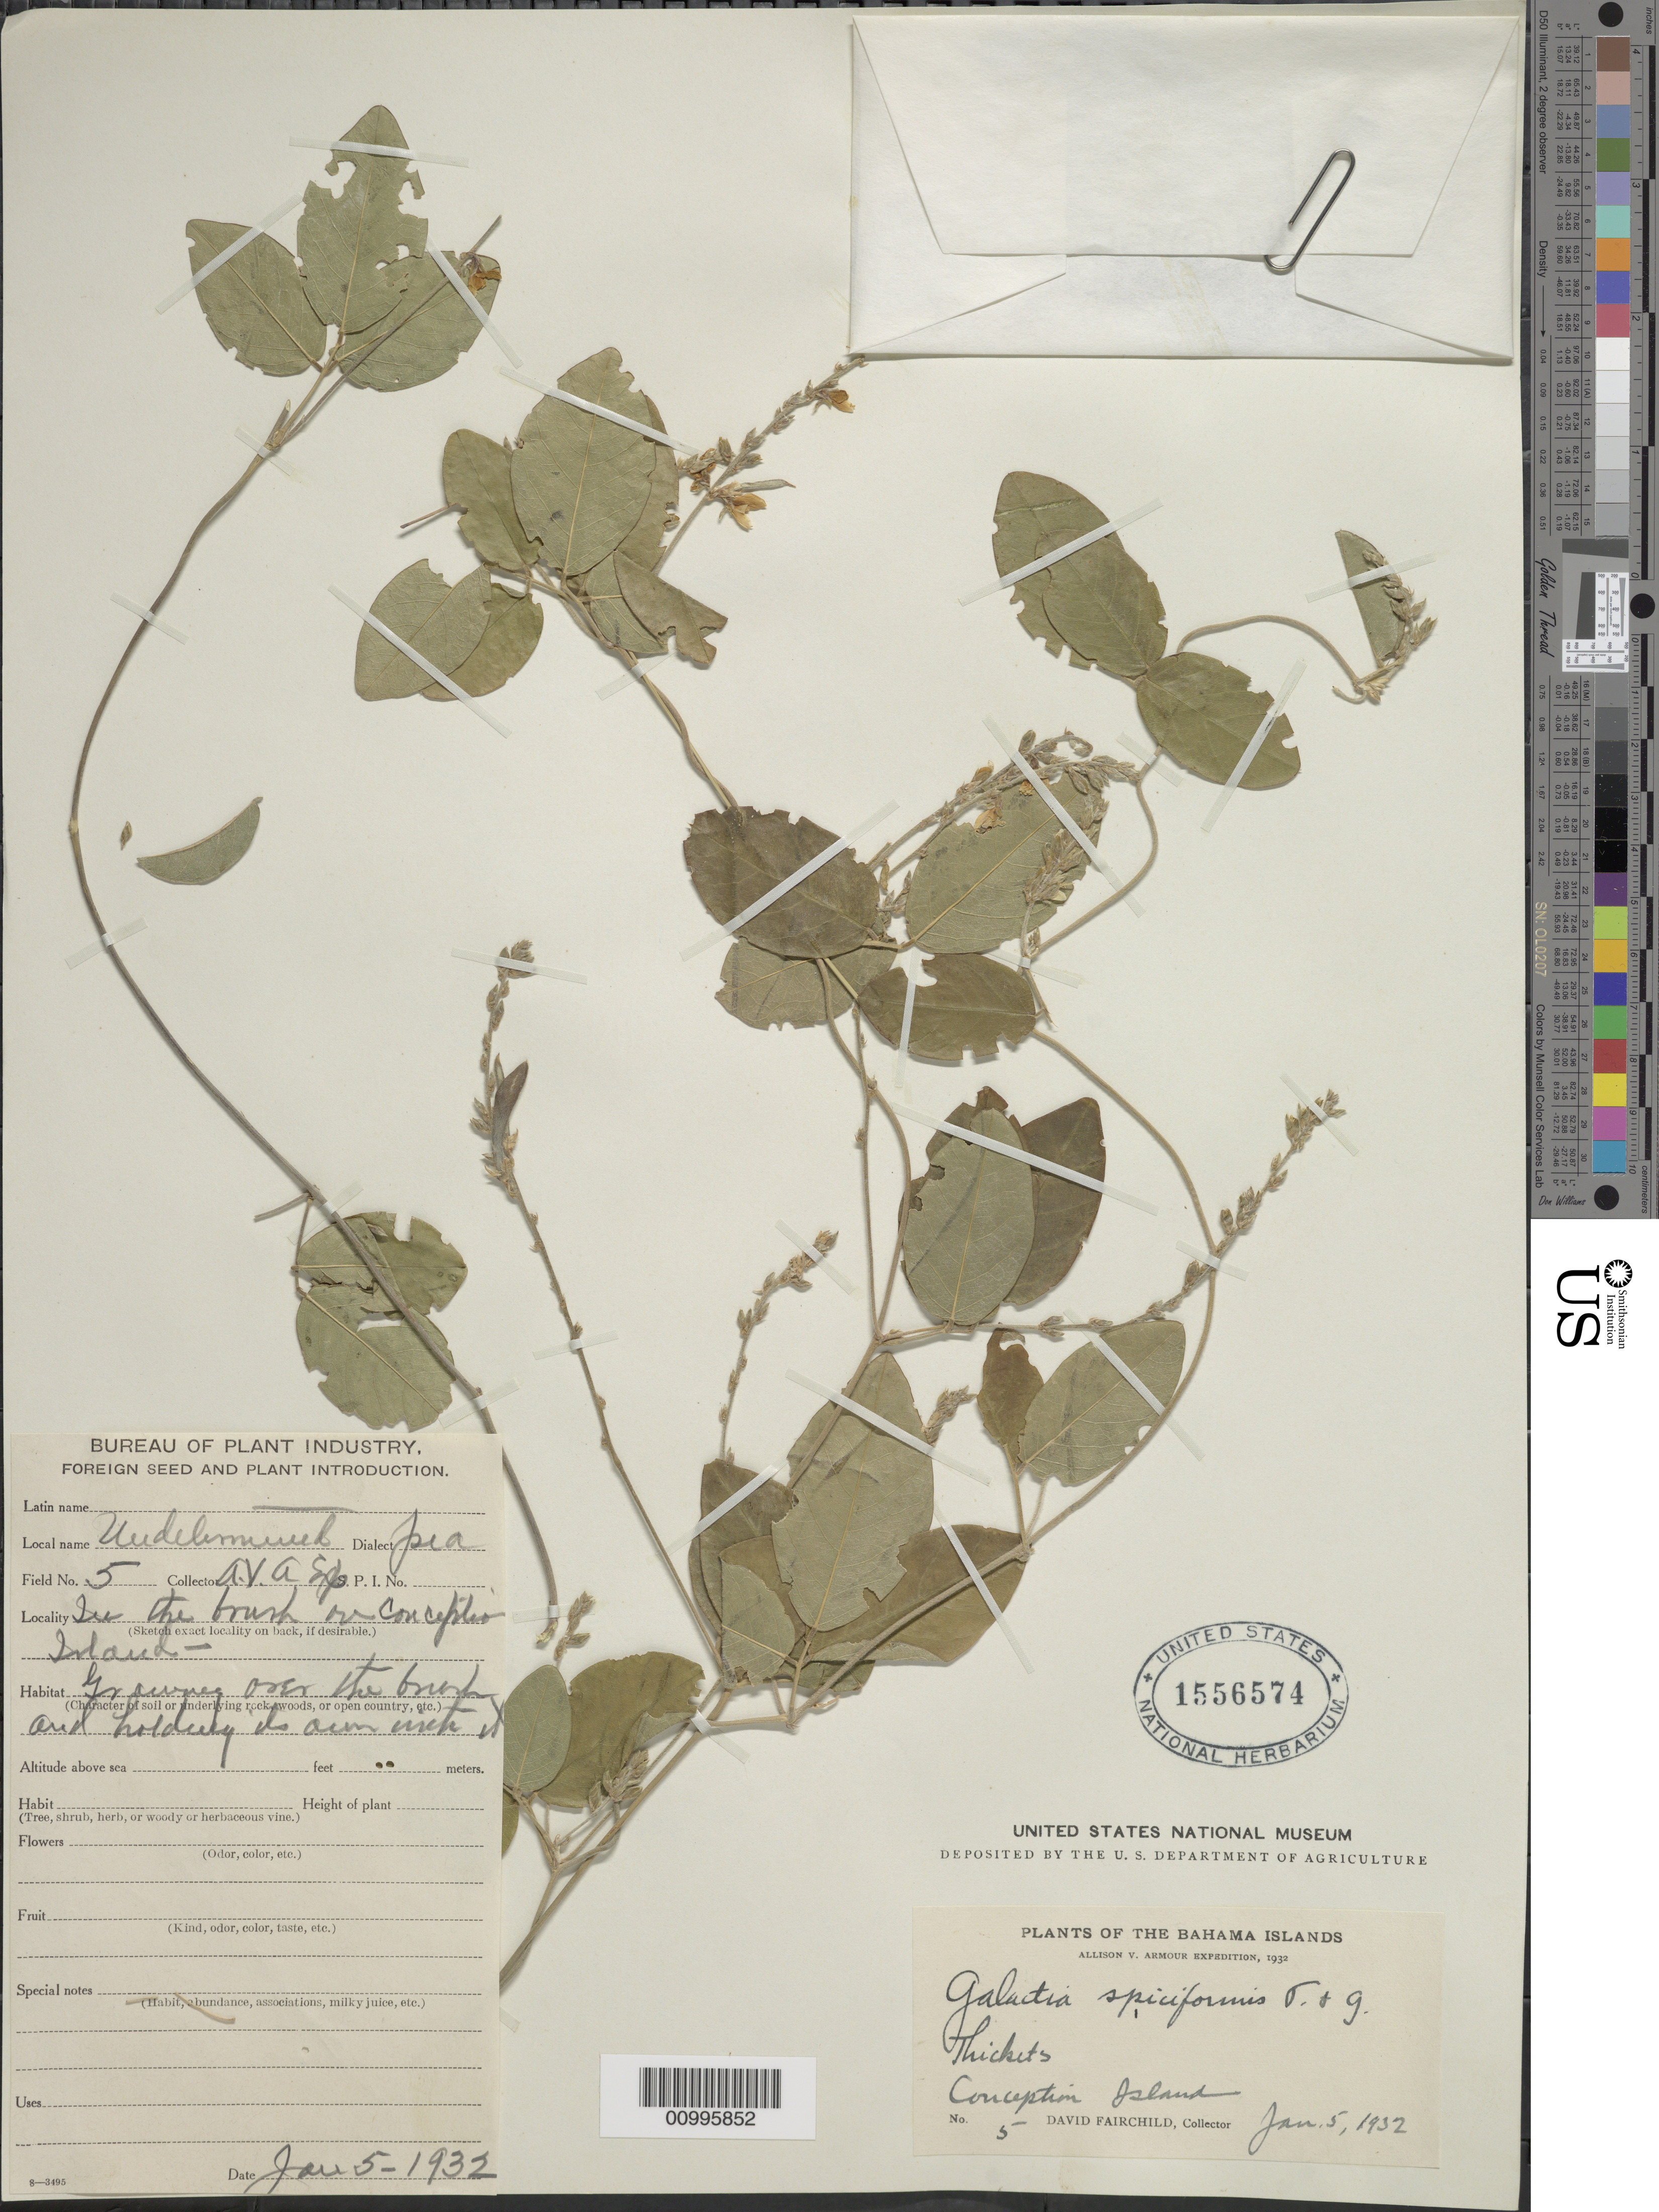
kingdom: Plantae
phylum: Tracheophyta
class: Magnoliopsida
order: Fabales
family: Fabaceae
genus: Galactia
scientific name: Galactia spiciformis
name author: Torr. & A. Gray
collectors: D. Fairchild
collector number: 5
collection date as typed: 05 Jan 1932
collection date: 1932-01-05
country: Bahamas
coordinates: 0 N, 0 E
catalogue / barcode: US 1556574